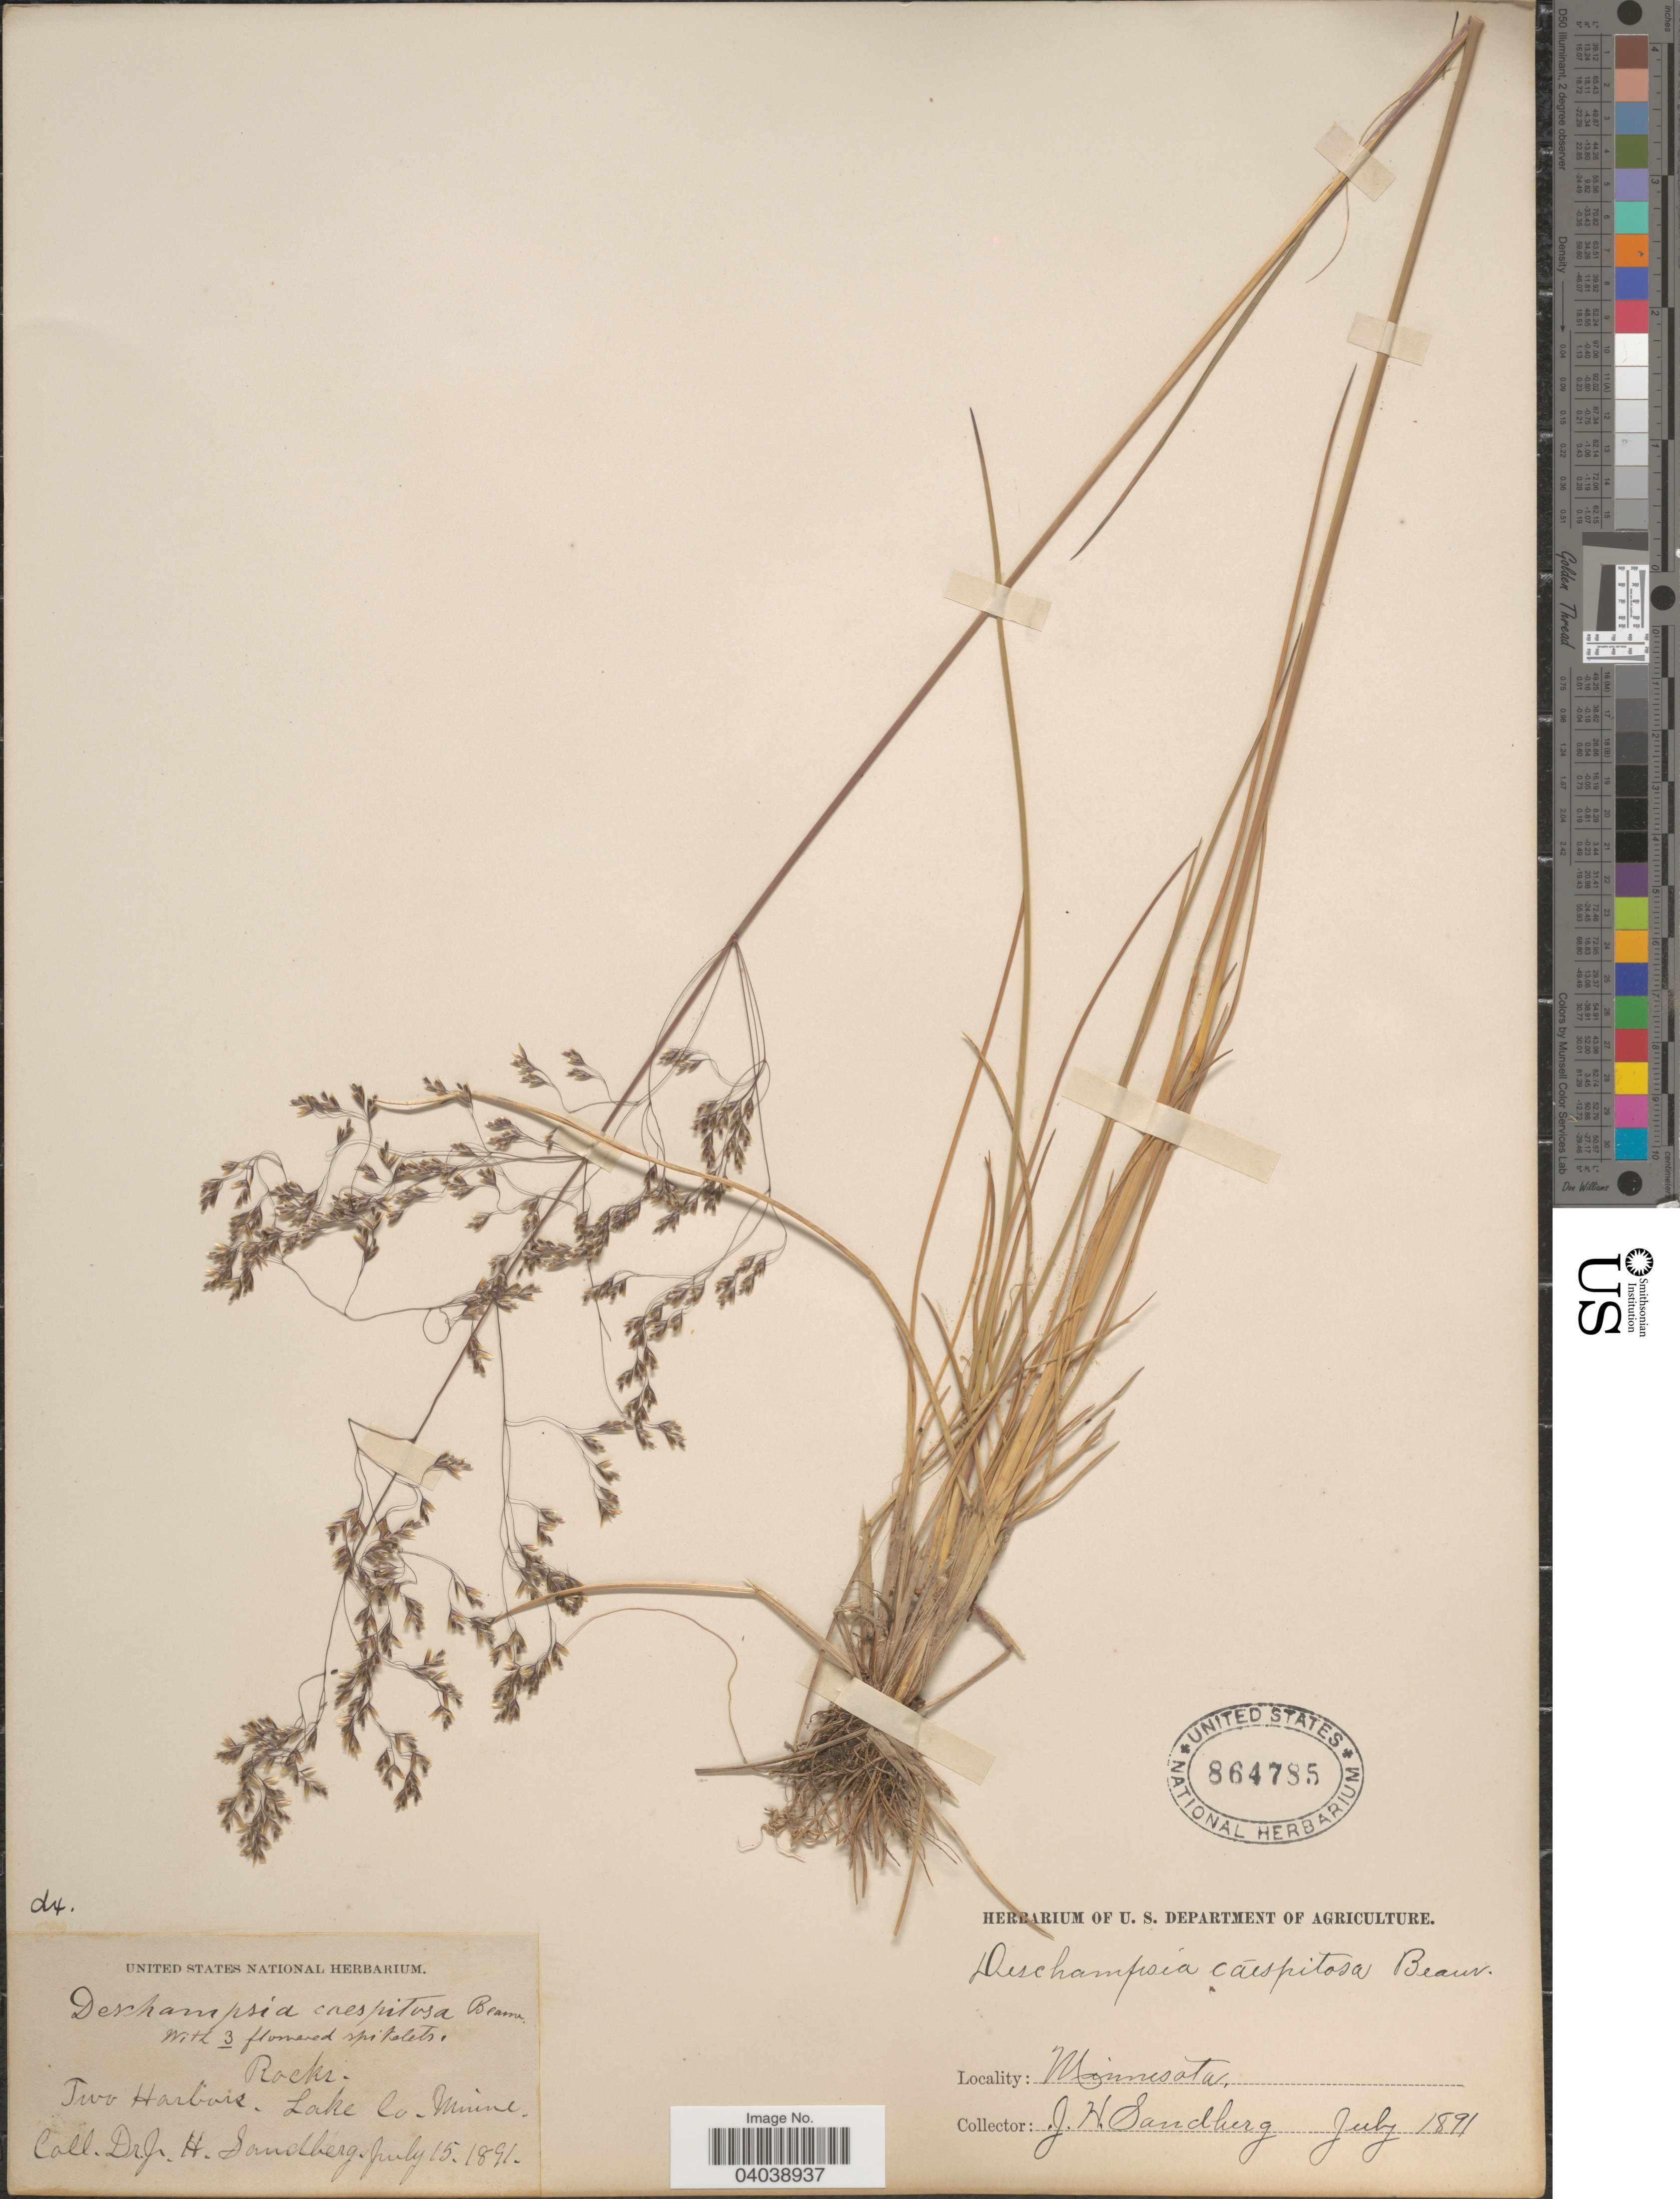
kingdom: Plantae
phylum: Tracheophyta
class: Liliopsida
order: Poales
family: Poaceae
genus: Deschampsia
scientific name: Deschampsia cespitosa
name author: (L.) P. Beauv.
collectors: J. H. Sandberg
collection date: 1891-07-15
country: United States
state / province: Minnesota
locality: Rocks. Two Harbors. Lake Co.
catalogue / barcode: US 864785